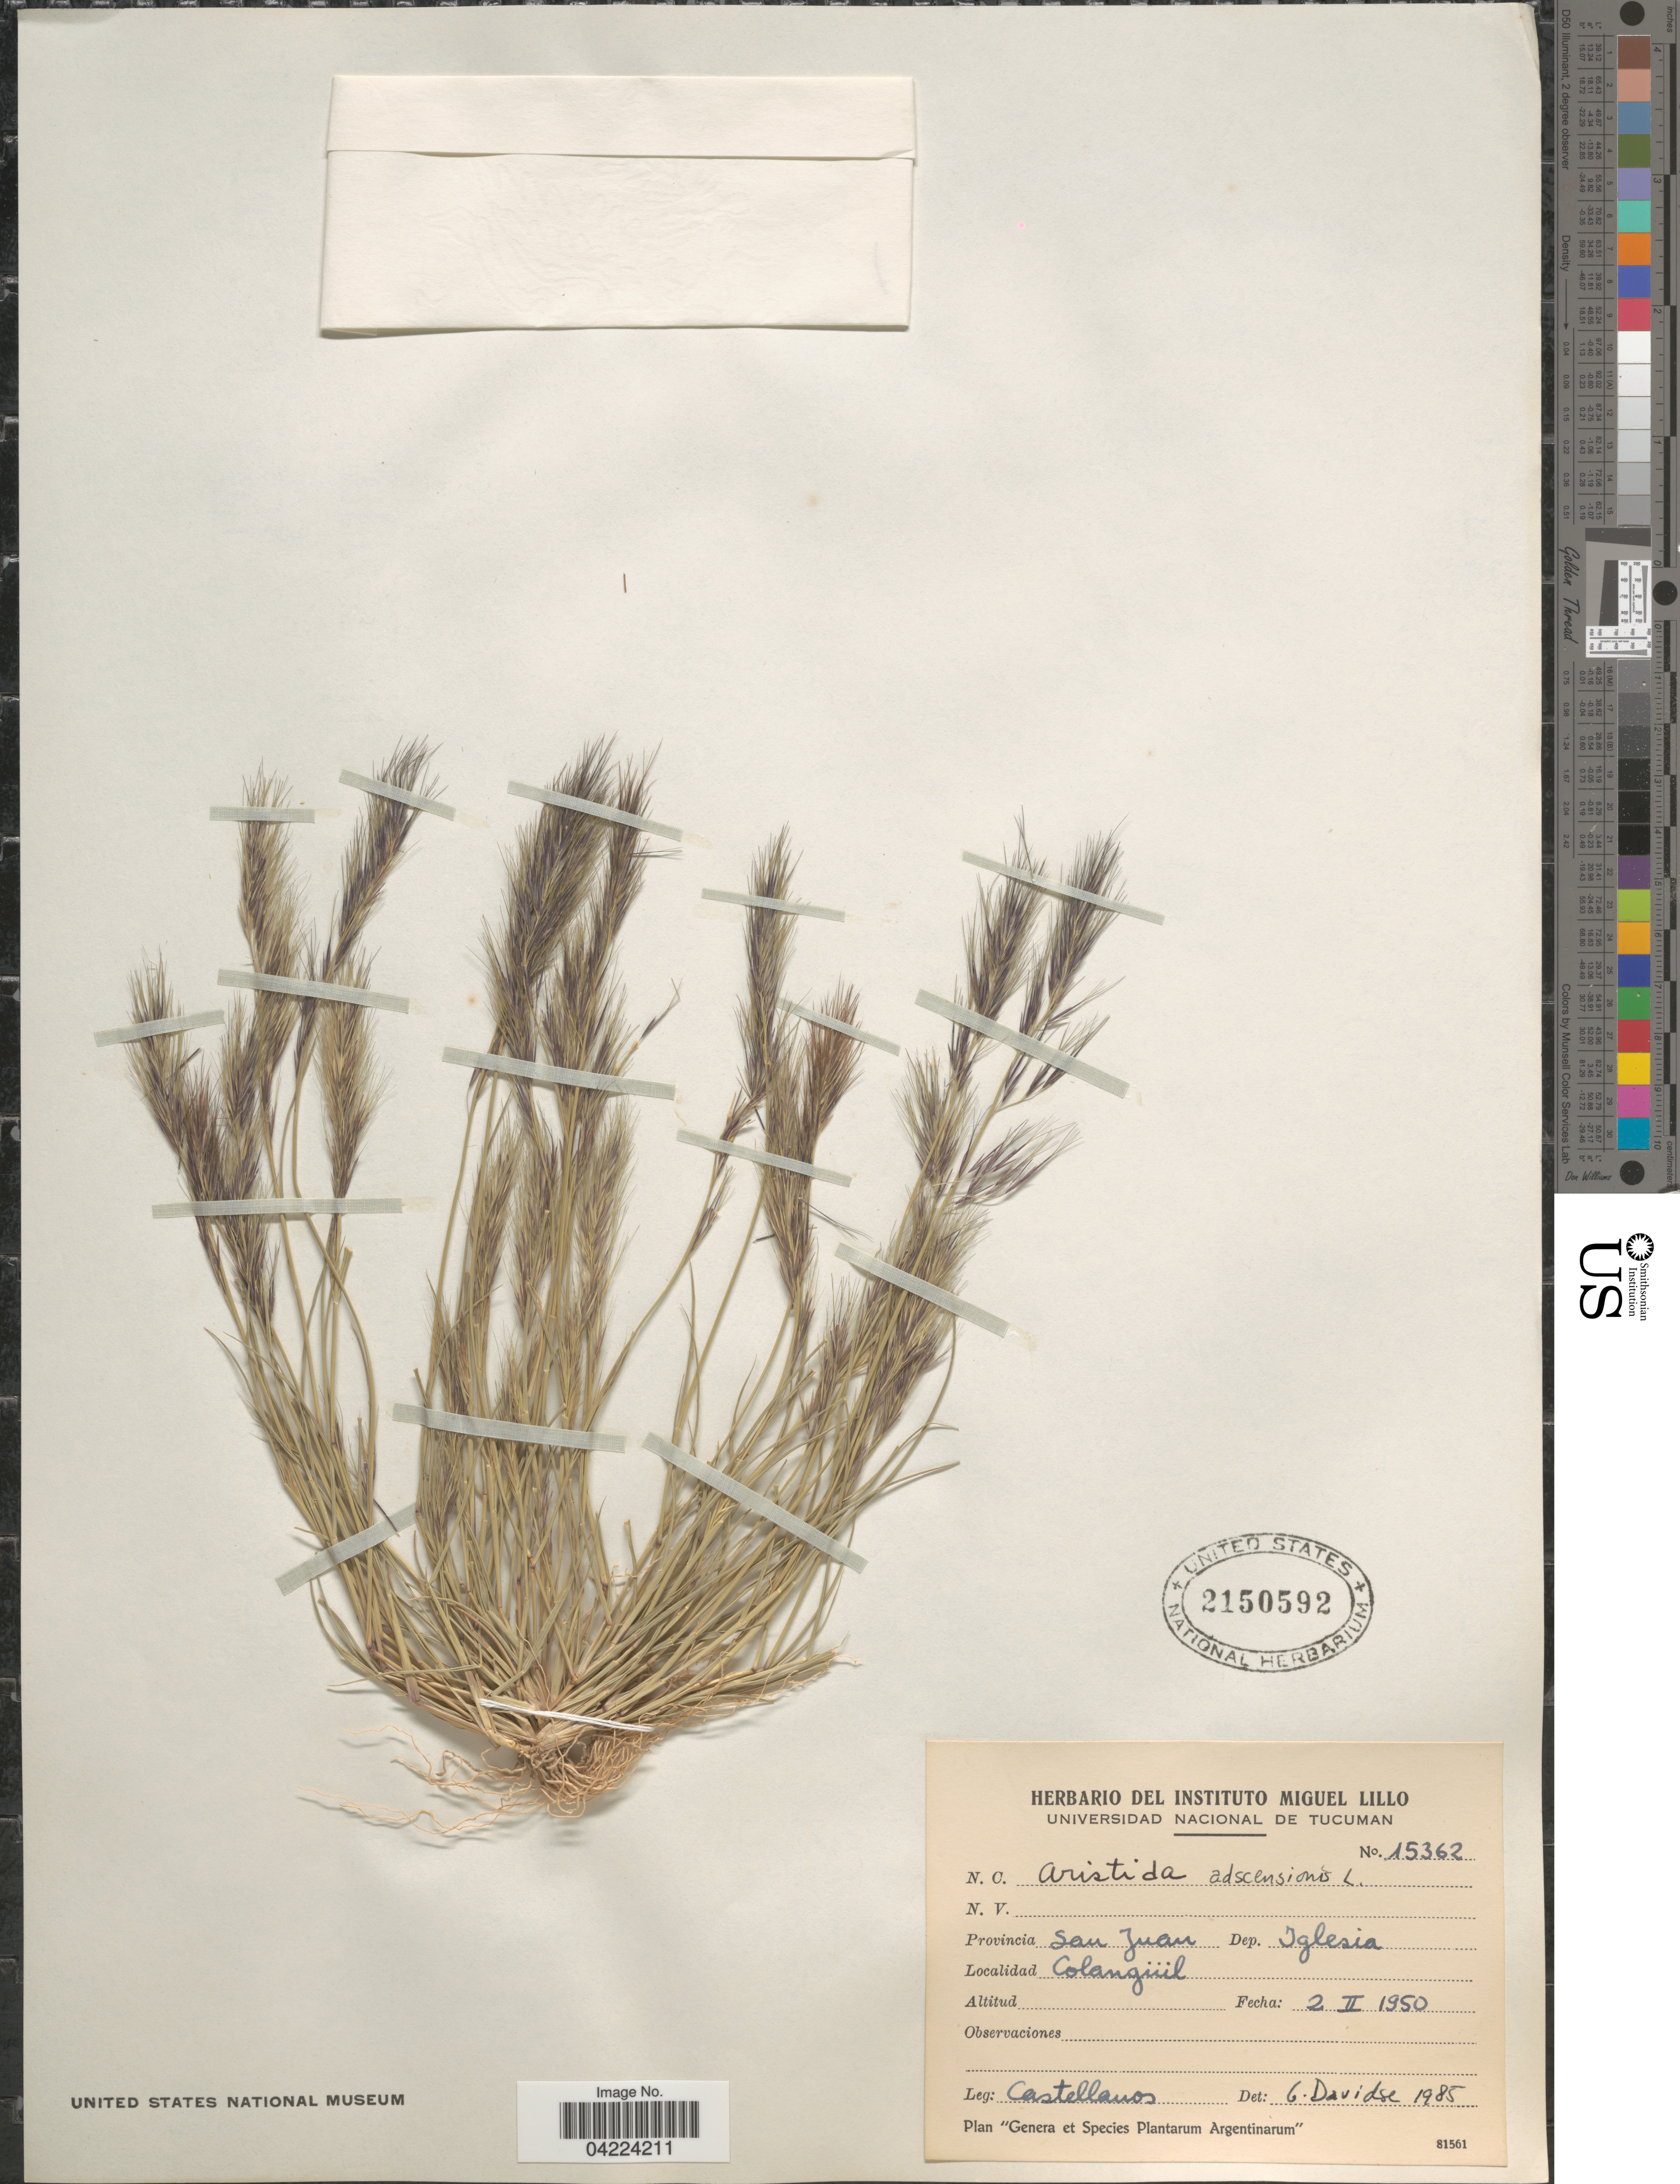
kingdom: Plantae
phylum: Tracheophyta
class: Liliopsida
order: Poales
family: Poaceae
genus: Aristida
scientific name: Aristida adscensionis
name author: L.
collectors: -- Castellanos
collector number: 15362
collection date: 1950-02-02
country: Argentina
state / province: San Juan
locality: Dep. Iglesia. Colangüil.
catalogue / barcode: US 2150592